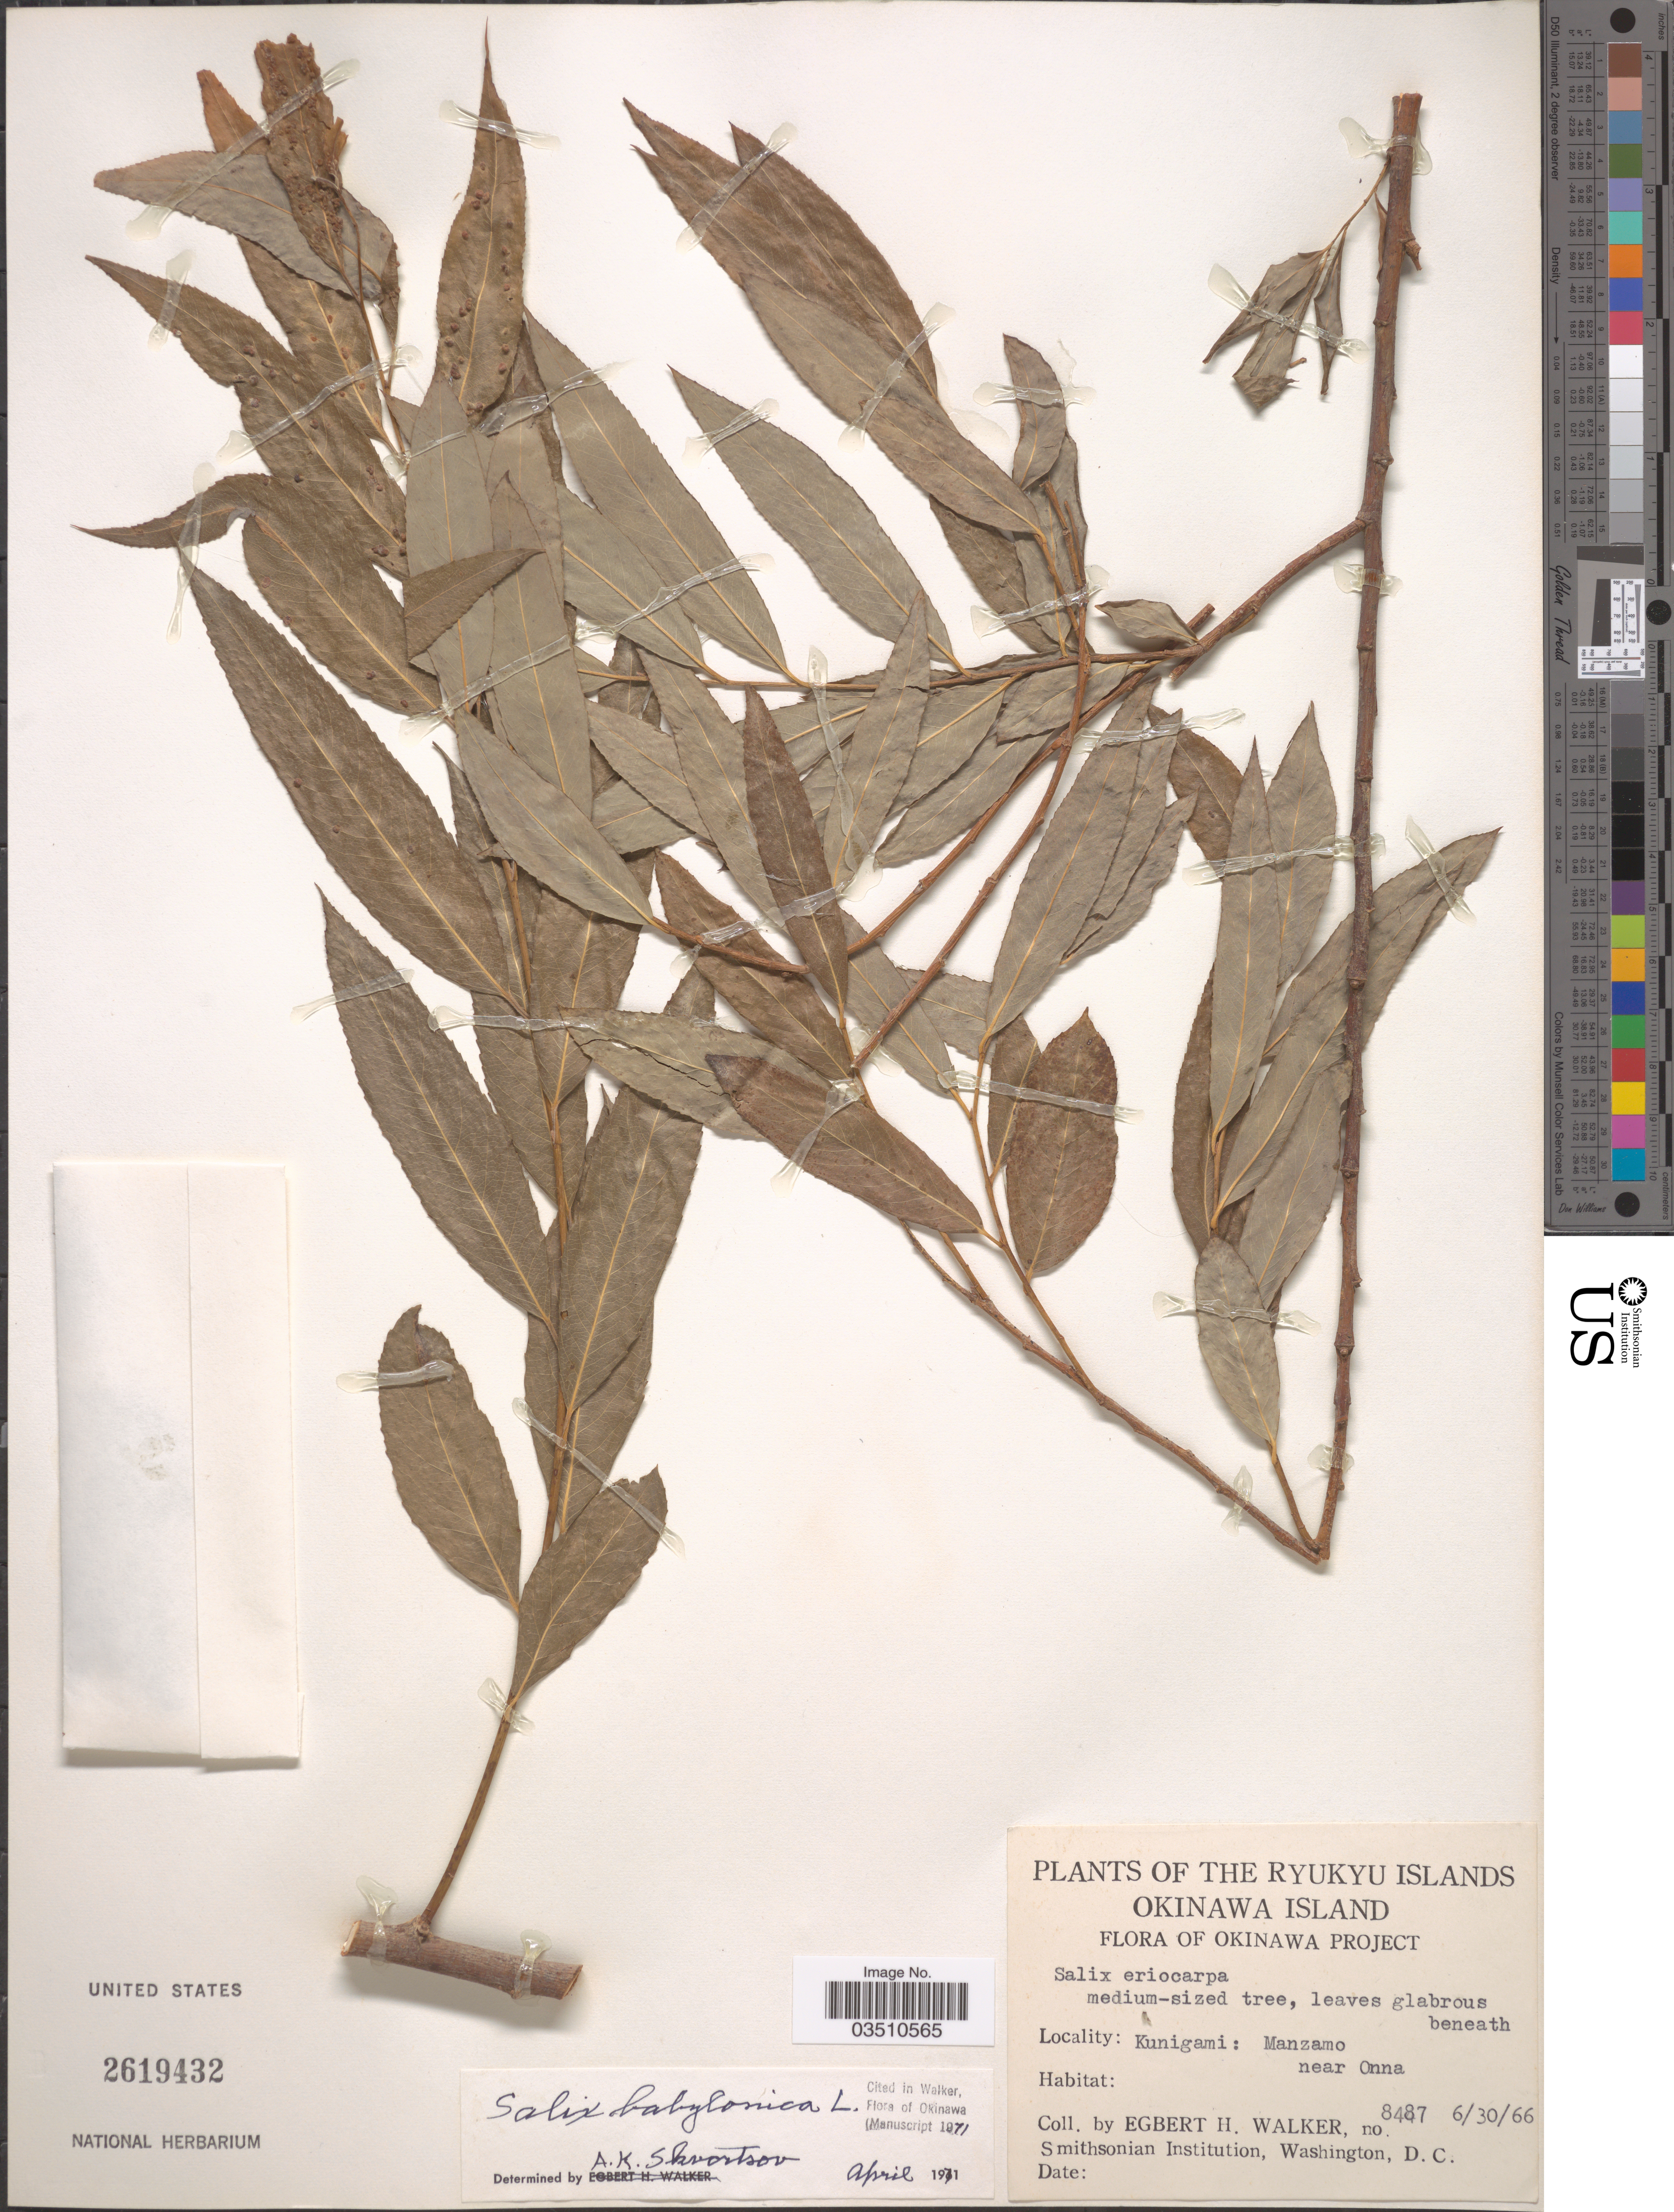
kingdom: Plantae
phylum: Tracheophyta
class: Magnoliopsida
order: Malpighiales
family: Salicaceae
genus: Salix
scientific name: Salix babylonica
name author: L.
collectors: E. H. Walker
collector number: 8487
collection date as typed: Transcribed d/m/y: 30/6/66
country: Japan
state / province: Okinawa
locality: Ryukyu Islands. Okinawa Island. Kunigami: Manzamo near Onna.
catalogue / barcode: US 2619432